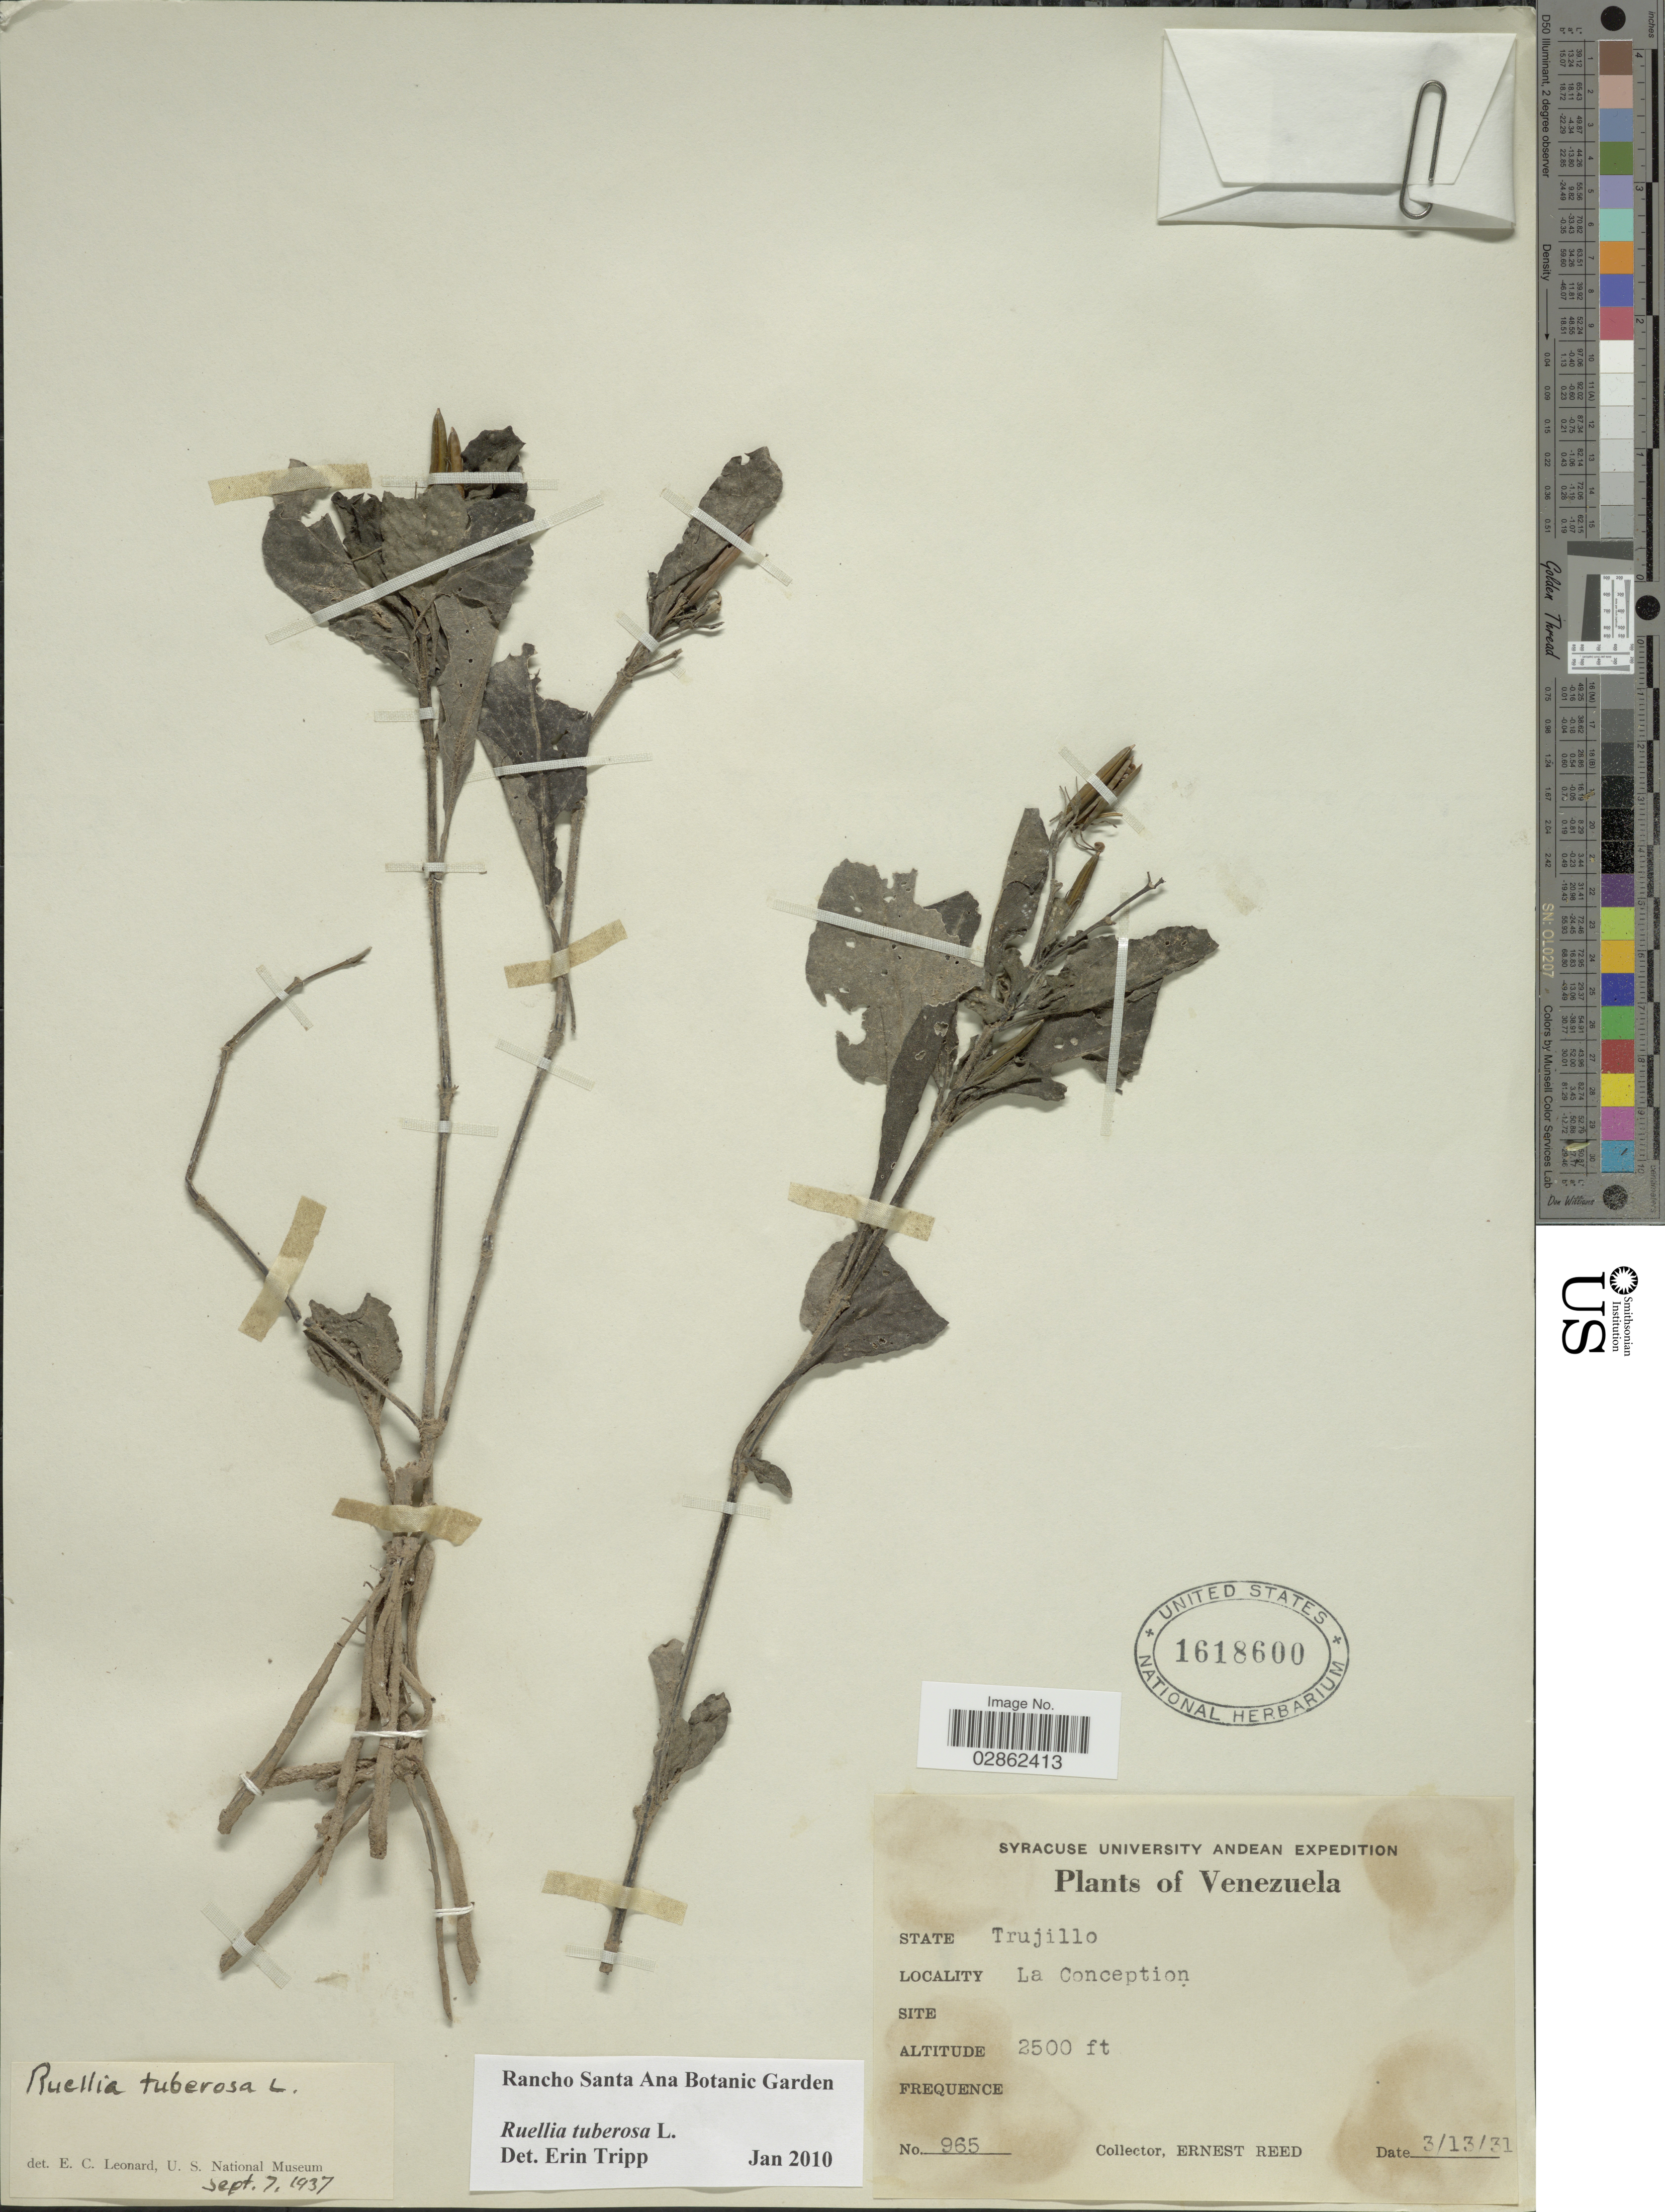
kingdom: Plantae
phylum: Tracheophyta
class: Magnoliopsida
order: Lamiales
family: Acanthaceae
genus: Ruellia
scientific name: Ruellia tuberosa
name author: L.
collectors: E. Reed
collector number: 965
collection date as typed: Transcribed d/m/y: 13/3/31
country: Venezuela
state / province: Trujillo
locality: La Conception.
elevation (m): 762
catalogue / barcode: US 1618600